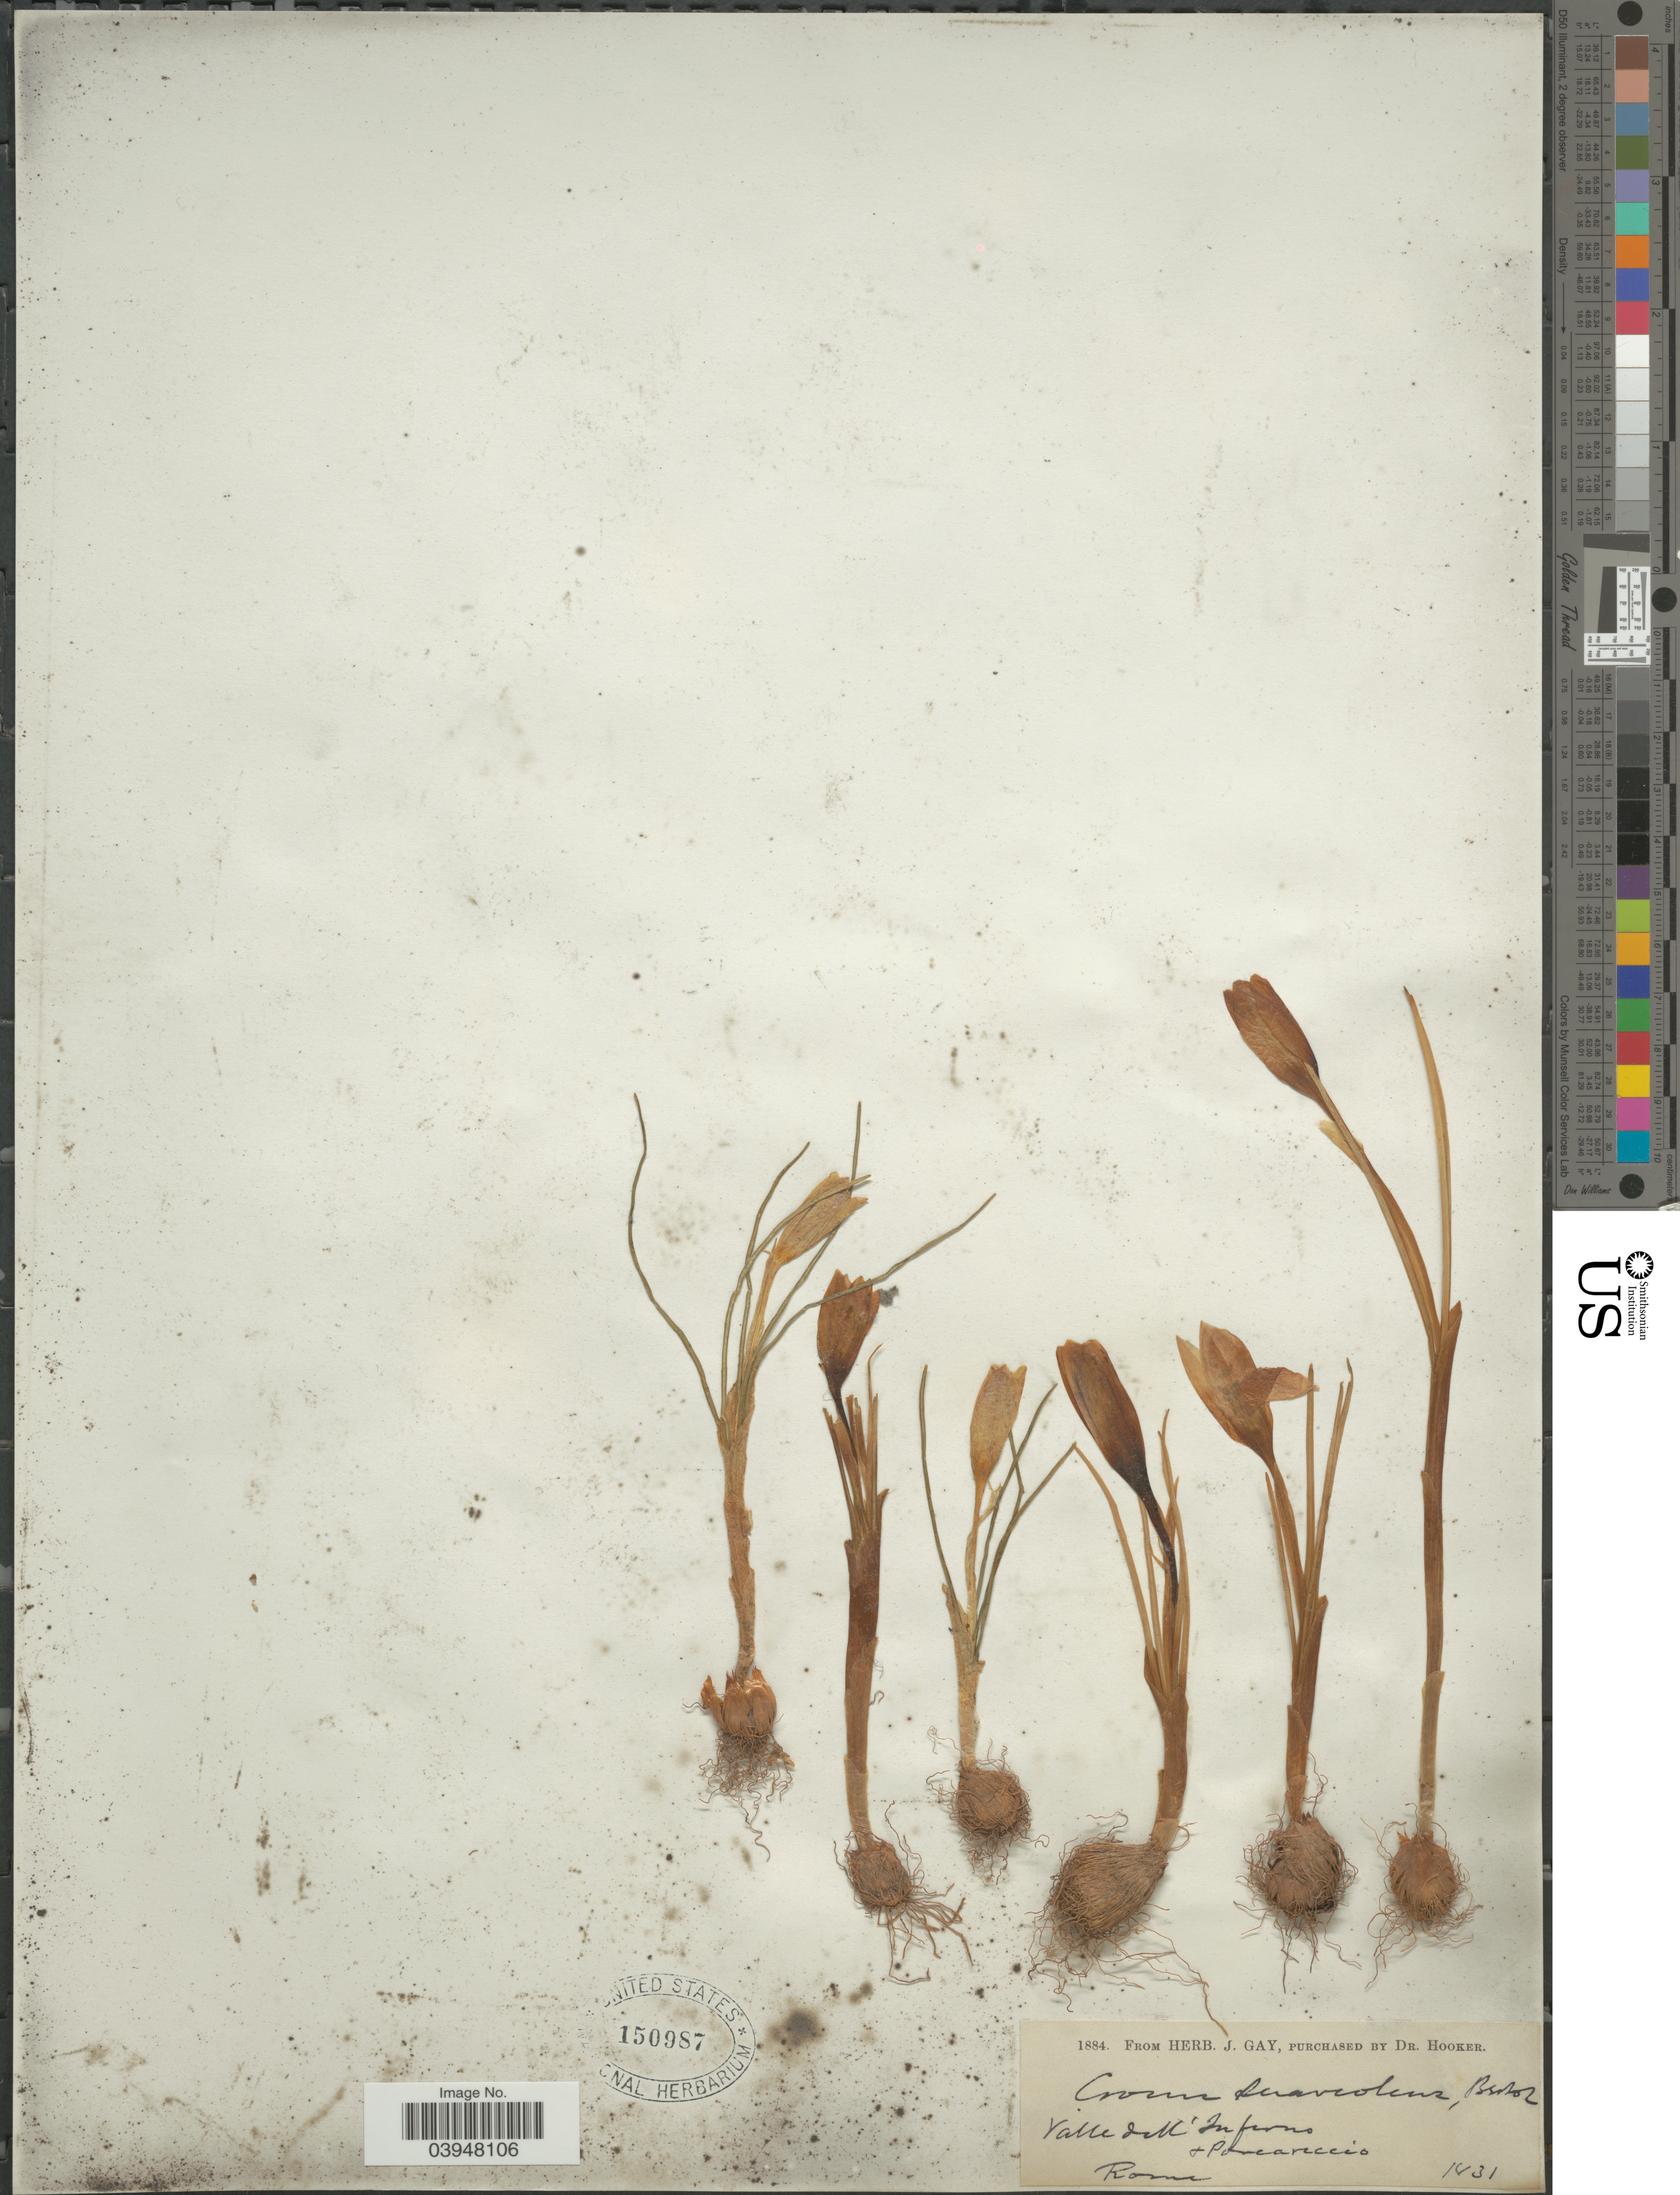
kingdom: Plantae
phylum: Tracheophyta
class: Liliopsida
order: Asparagales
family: Iridaceae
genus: Crocus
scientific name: Crocus suaveolens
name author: Bertol.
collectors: ex herb. J. Gay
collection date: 1831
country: Italy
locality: Valle dell Inferno + Porcariccio. Rome.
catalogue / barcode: US 150987